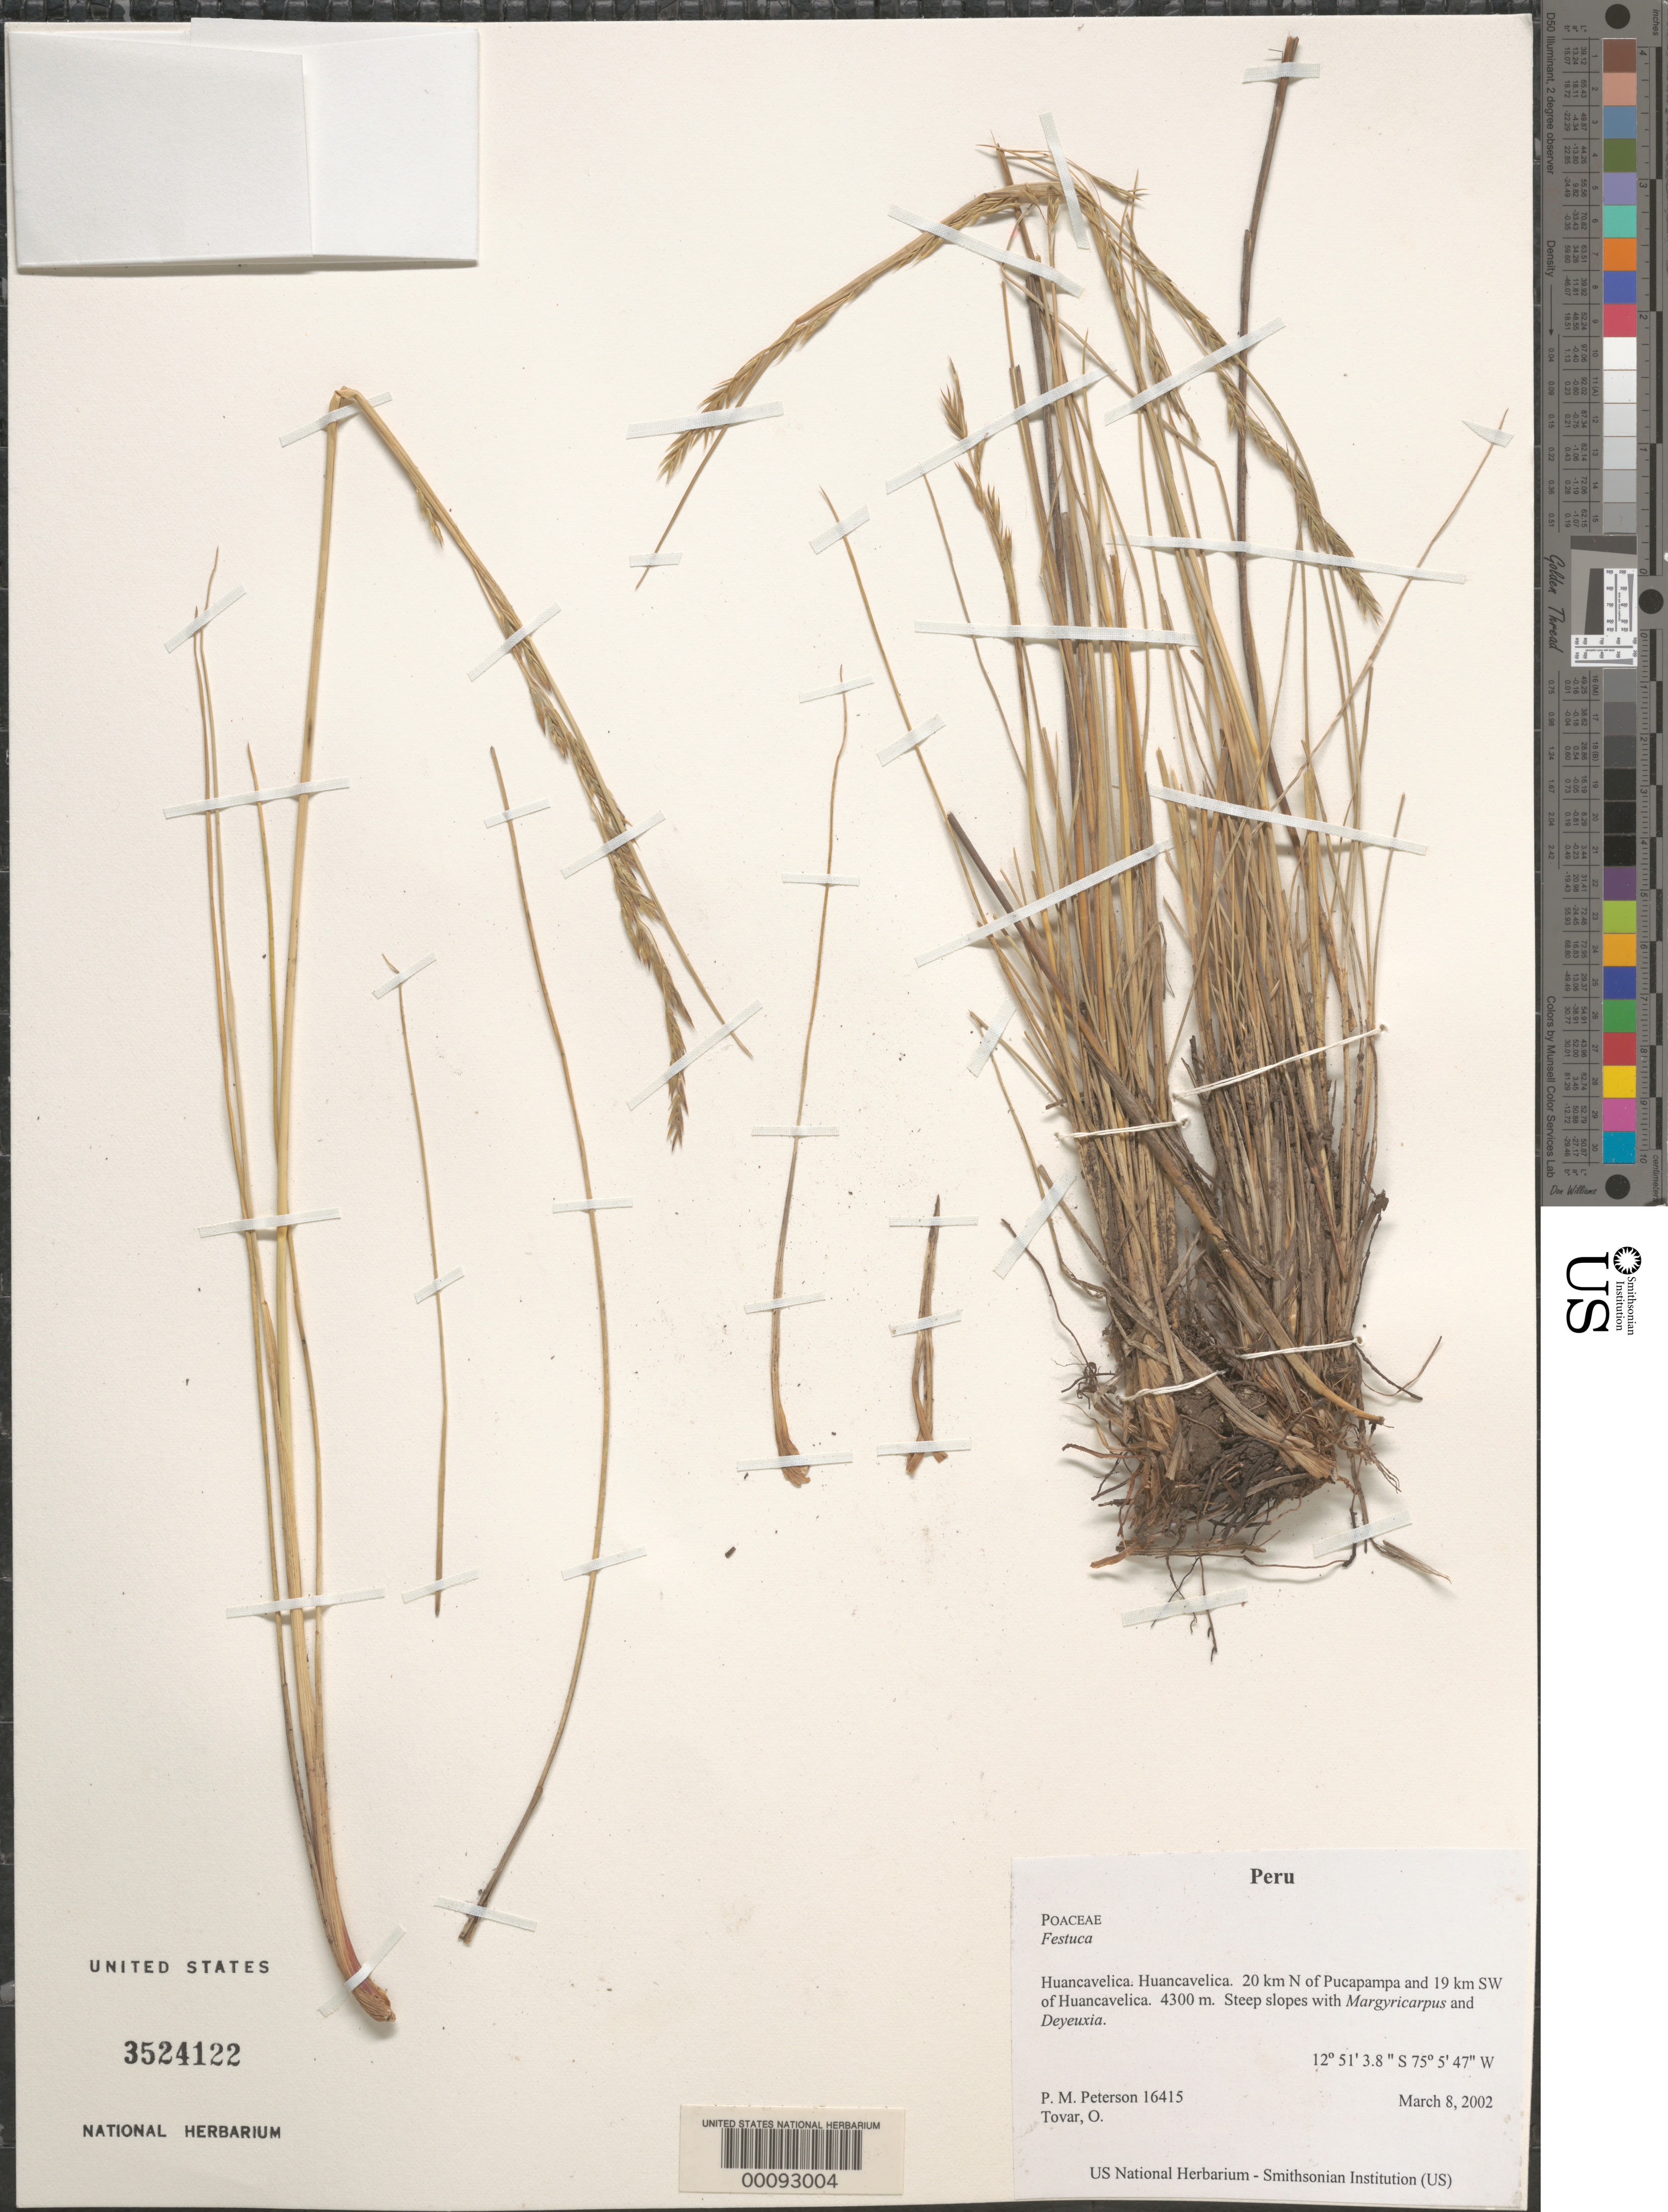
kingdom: Plantae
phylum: Tracheophyta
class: Liliopsida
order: Poales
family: Poaceae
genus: Festuca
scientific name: Festuca sp.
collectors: P. M. Peterson & Ó. Tovar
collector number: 16415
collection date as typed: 08 Mar 2002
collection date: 2002-03-08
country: Peru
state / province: Huancavelica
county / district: Huancavelica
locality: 20 km N of Pucapampa and 19 km SW of Huancavelica.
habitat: Steep slopes with ~Margyricarpus~ and ~Deyeuxia~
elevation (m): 4300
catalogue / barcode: US 3524122